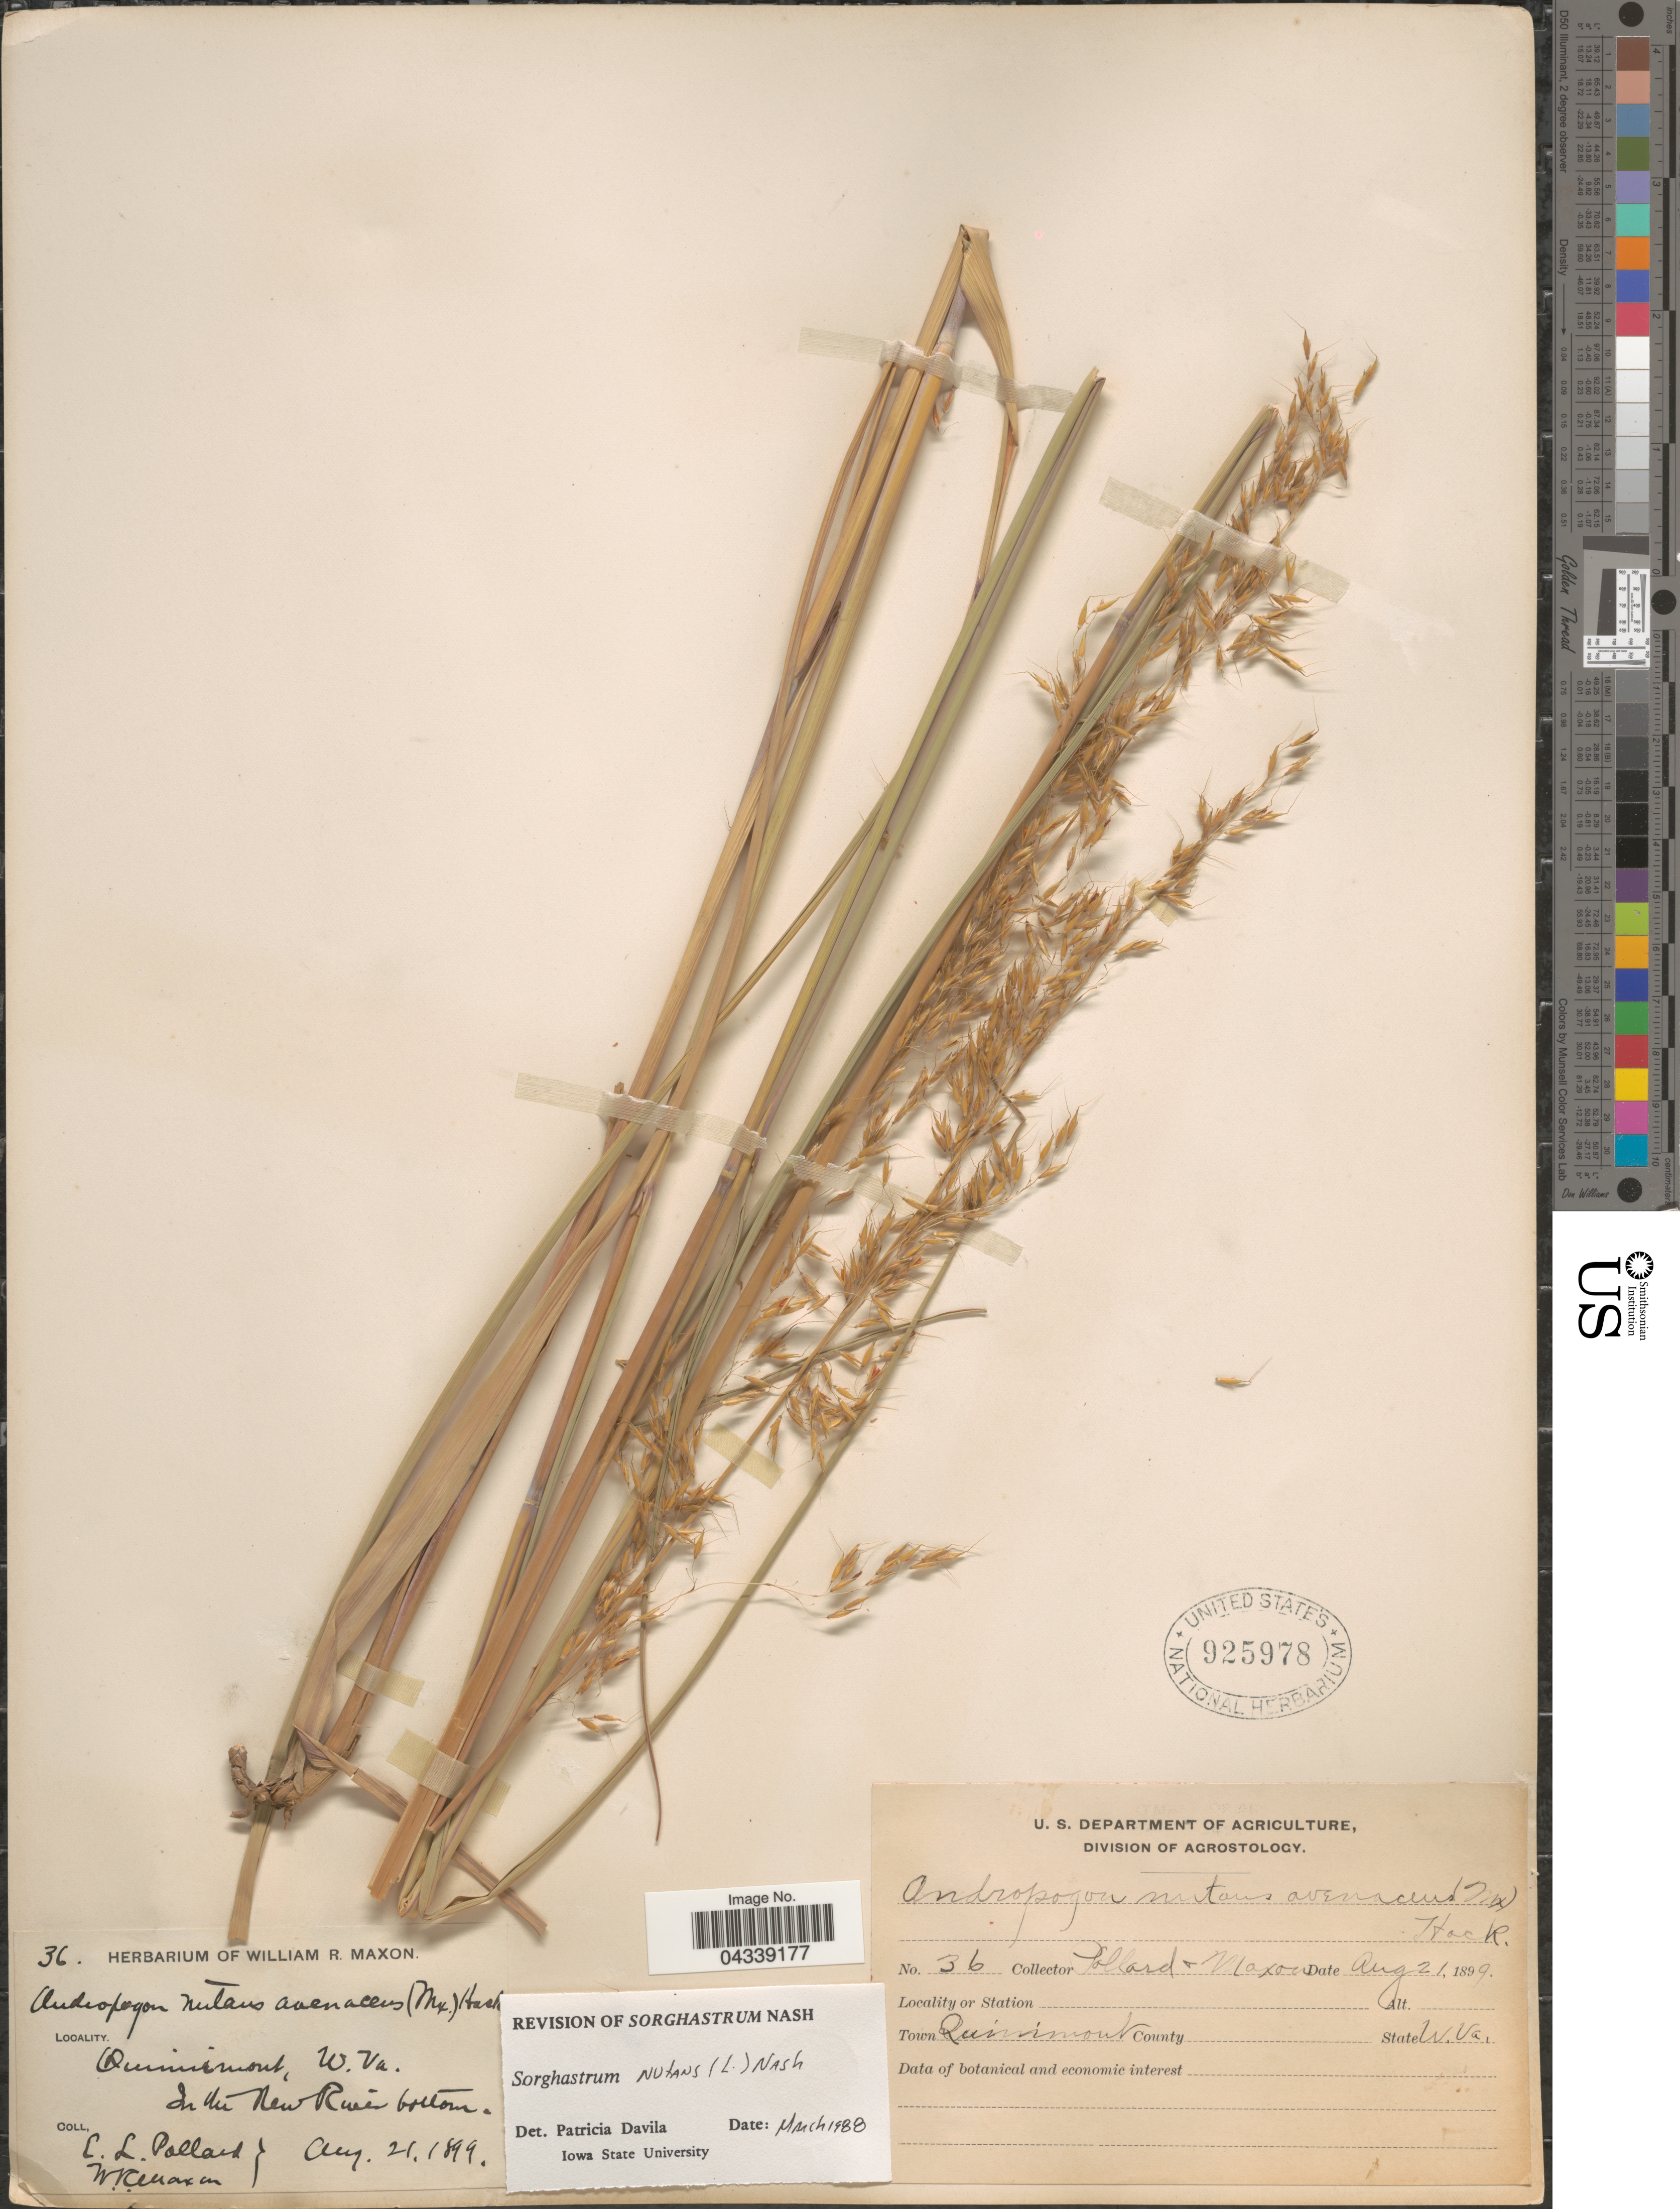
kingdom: Plantae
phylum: Tracheophyta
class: Liliopsida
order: Poales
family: Poaceae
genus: Sorghastrum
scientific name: Sorghastrum nutans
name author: (L.) Nash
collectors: C. L. Pollard & W. R. Maxon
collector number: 36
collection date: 1899-08-21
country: United States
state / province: West Virginia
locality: Quinnimont, In the New River bottom.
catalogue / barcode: US 925978